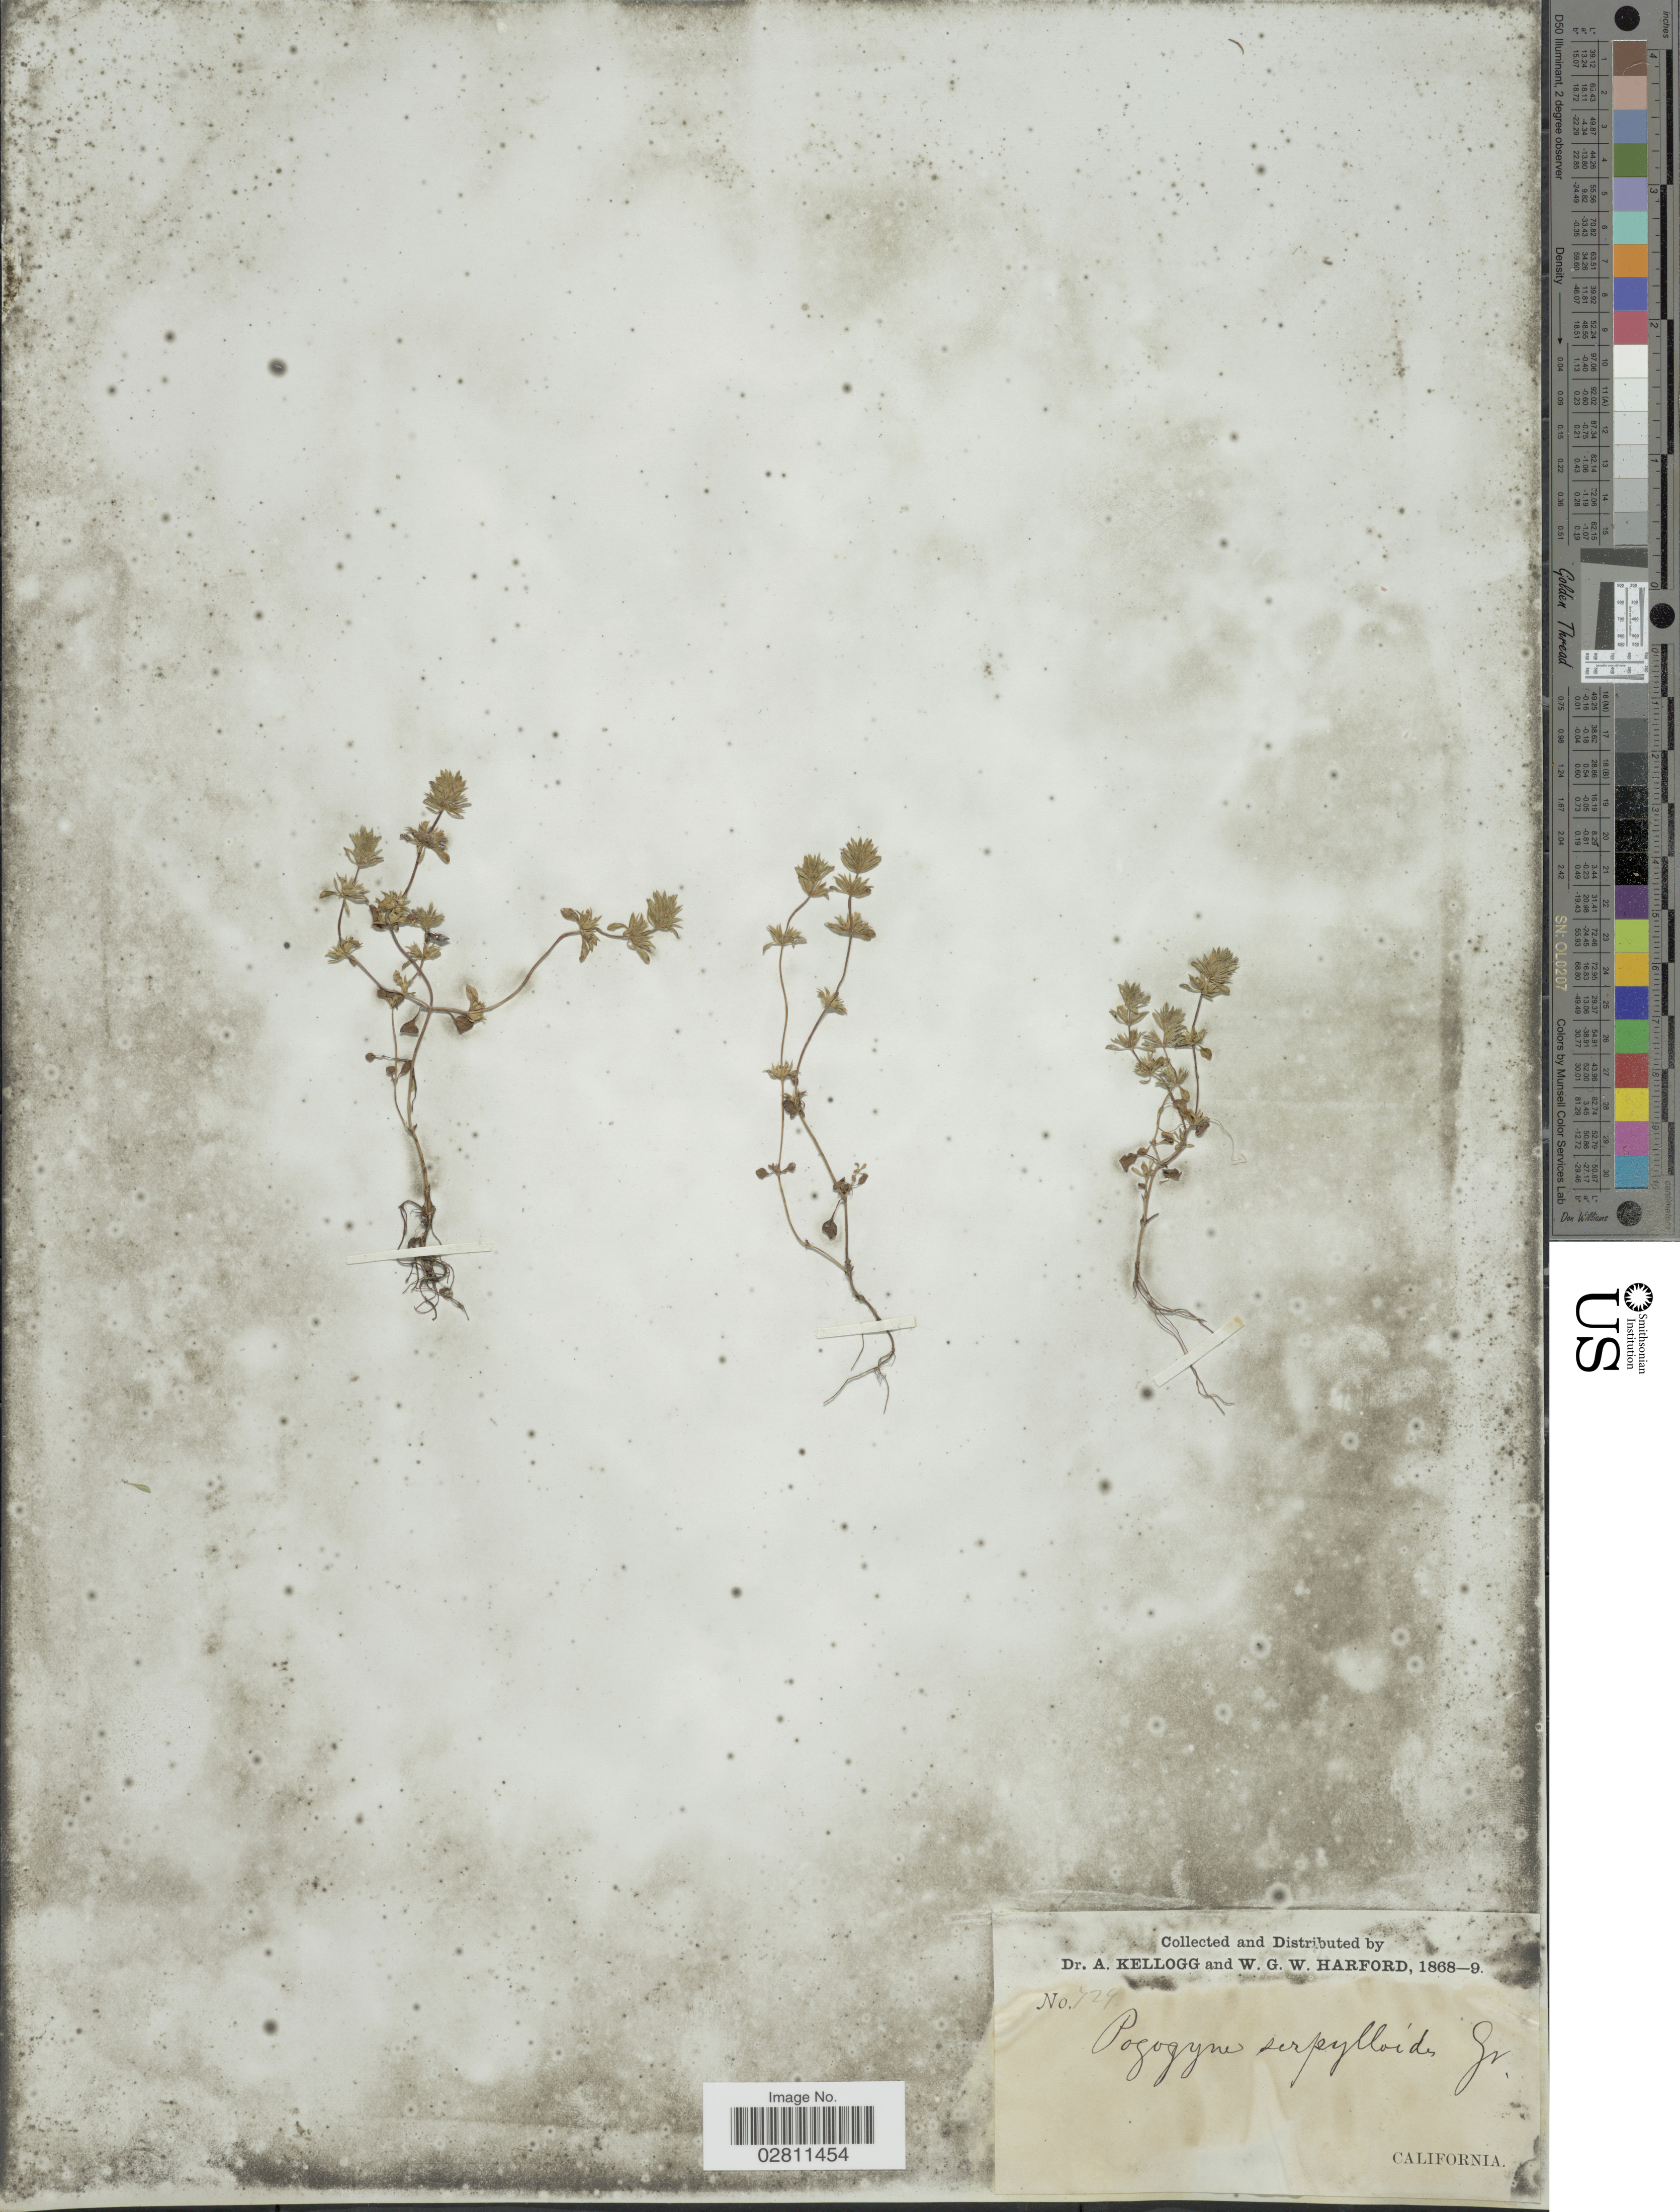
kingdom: Plantae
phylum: Tracheophyta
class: Magnoliopsida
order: Lamiales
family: Lamiaceae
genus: Pogogyne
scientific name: Pogogyne serpylloides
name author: (Torr.) A. Gray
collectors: A. Kellogg & W. G. W. Harford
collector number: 729*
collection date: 1868/1869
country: United States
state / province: California